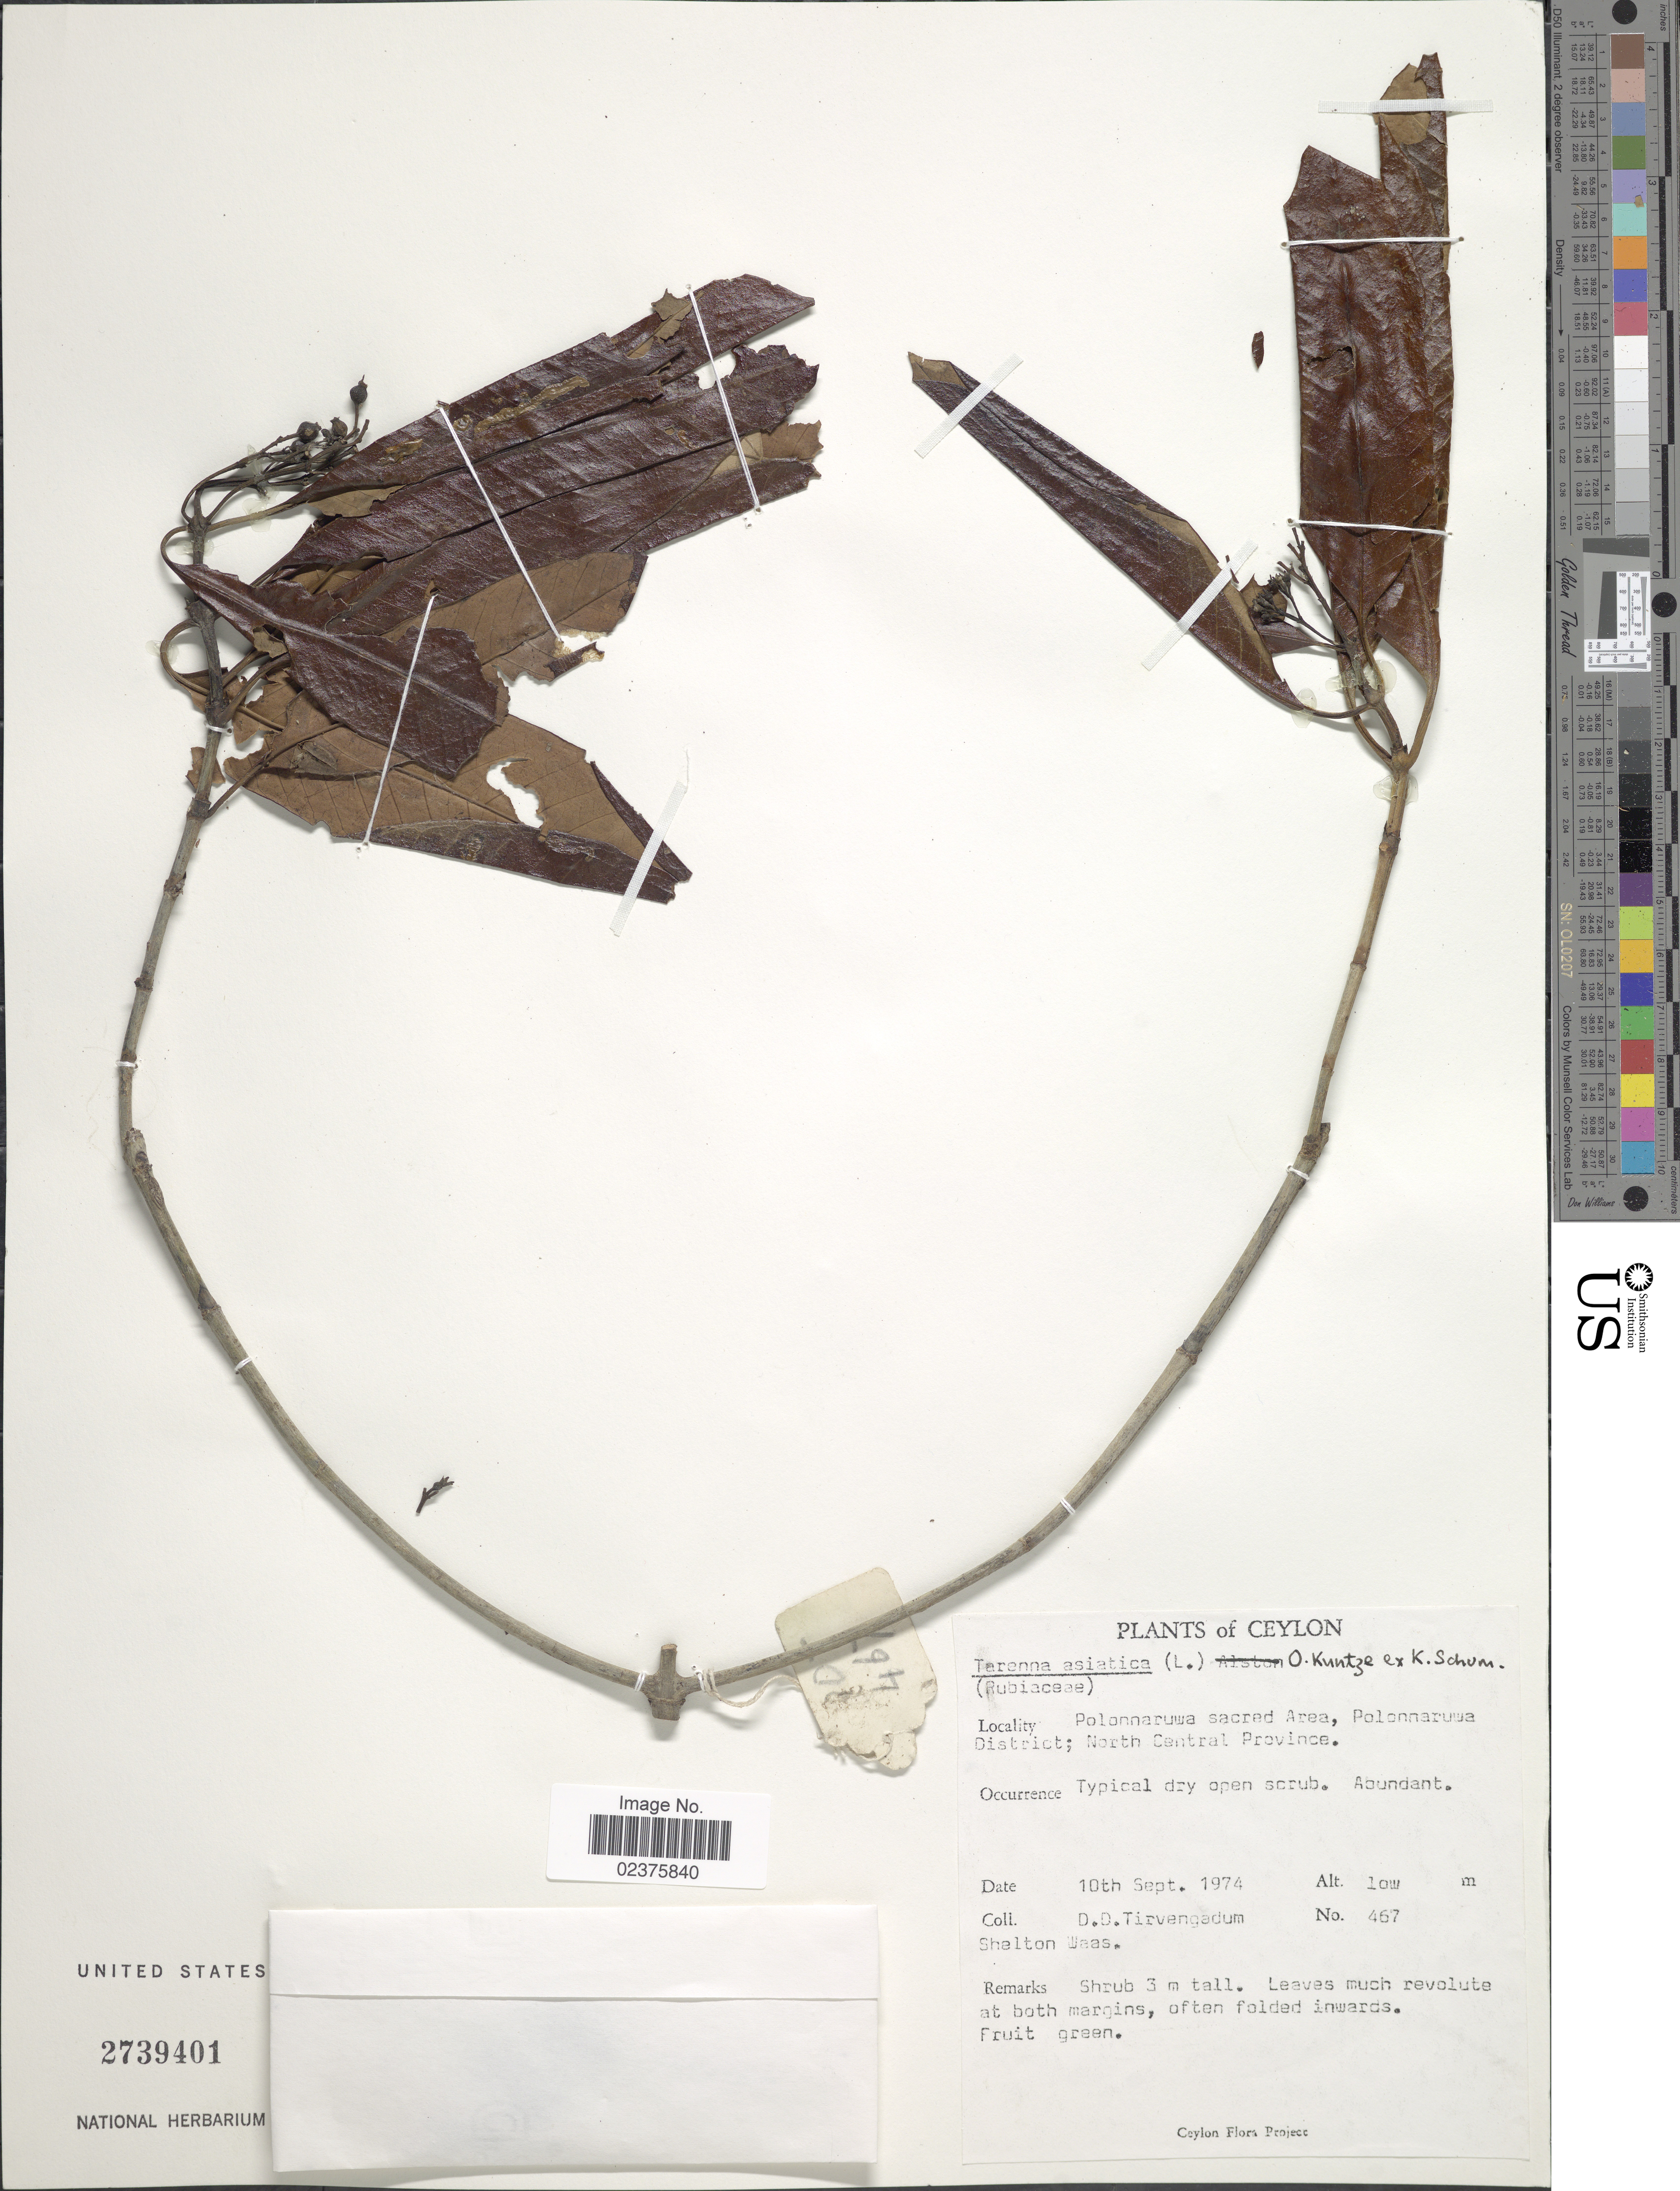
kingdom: Plantae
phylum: Tracheophyta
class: Magnoliopsida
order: Gentianales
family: Rubiaceae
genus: Tarenna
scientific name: Tarenna asiatica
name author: (L.) Kuntze ex K. Schum.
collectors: D. Tirvengadum & S. Waas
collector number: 467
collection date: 1974-09-10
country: Sri Lanka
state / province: North Central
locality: Ceylon, Polonnaruwa sacred Area, Polonnaruwa District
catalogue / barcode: US 2739401